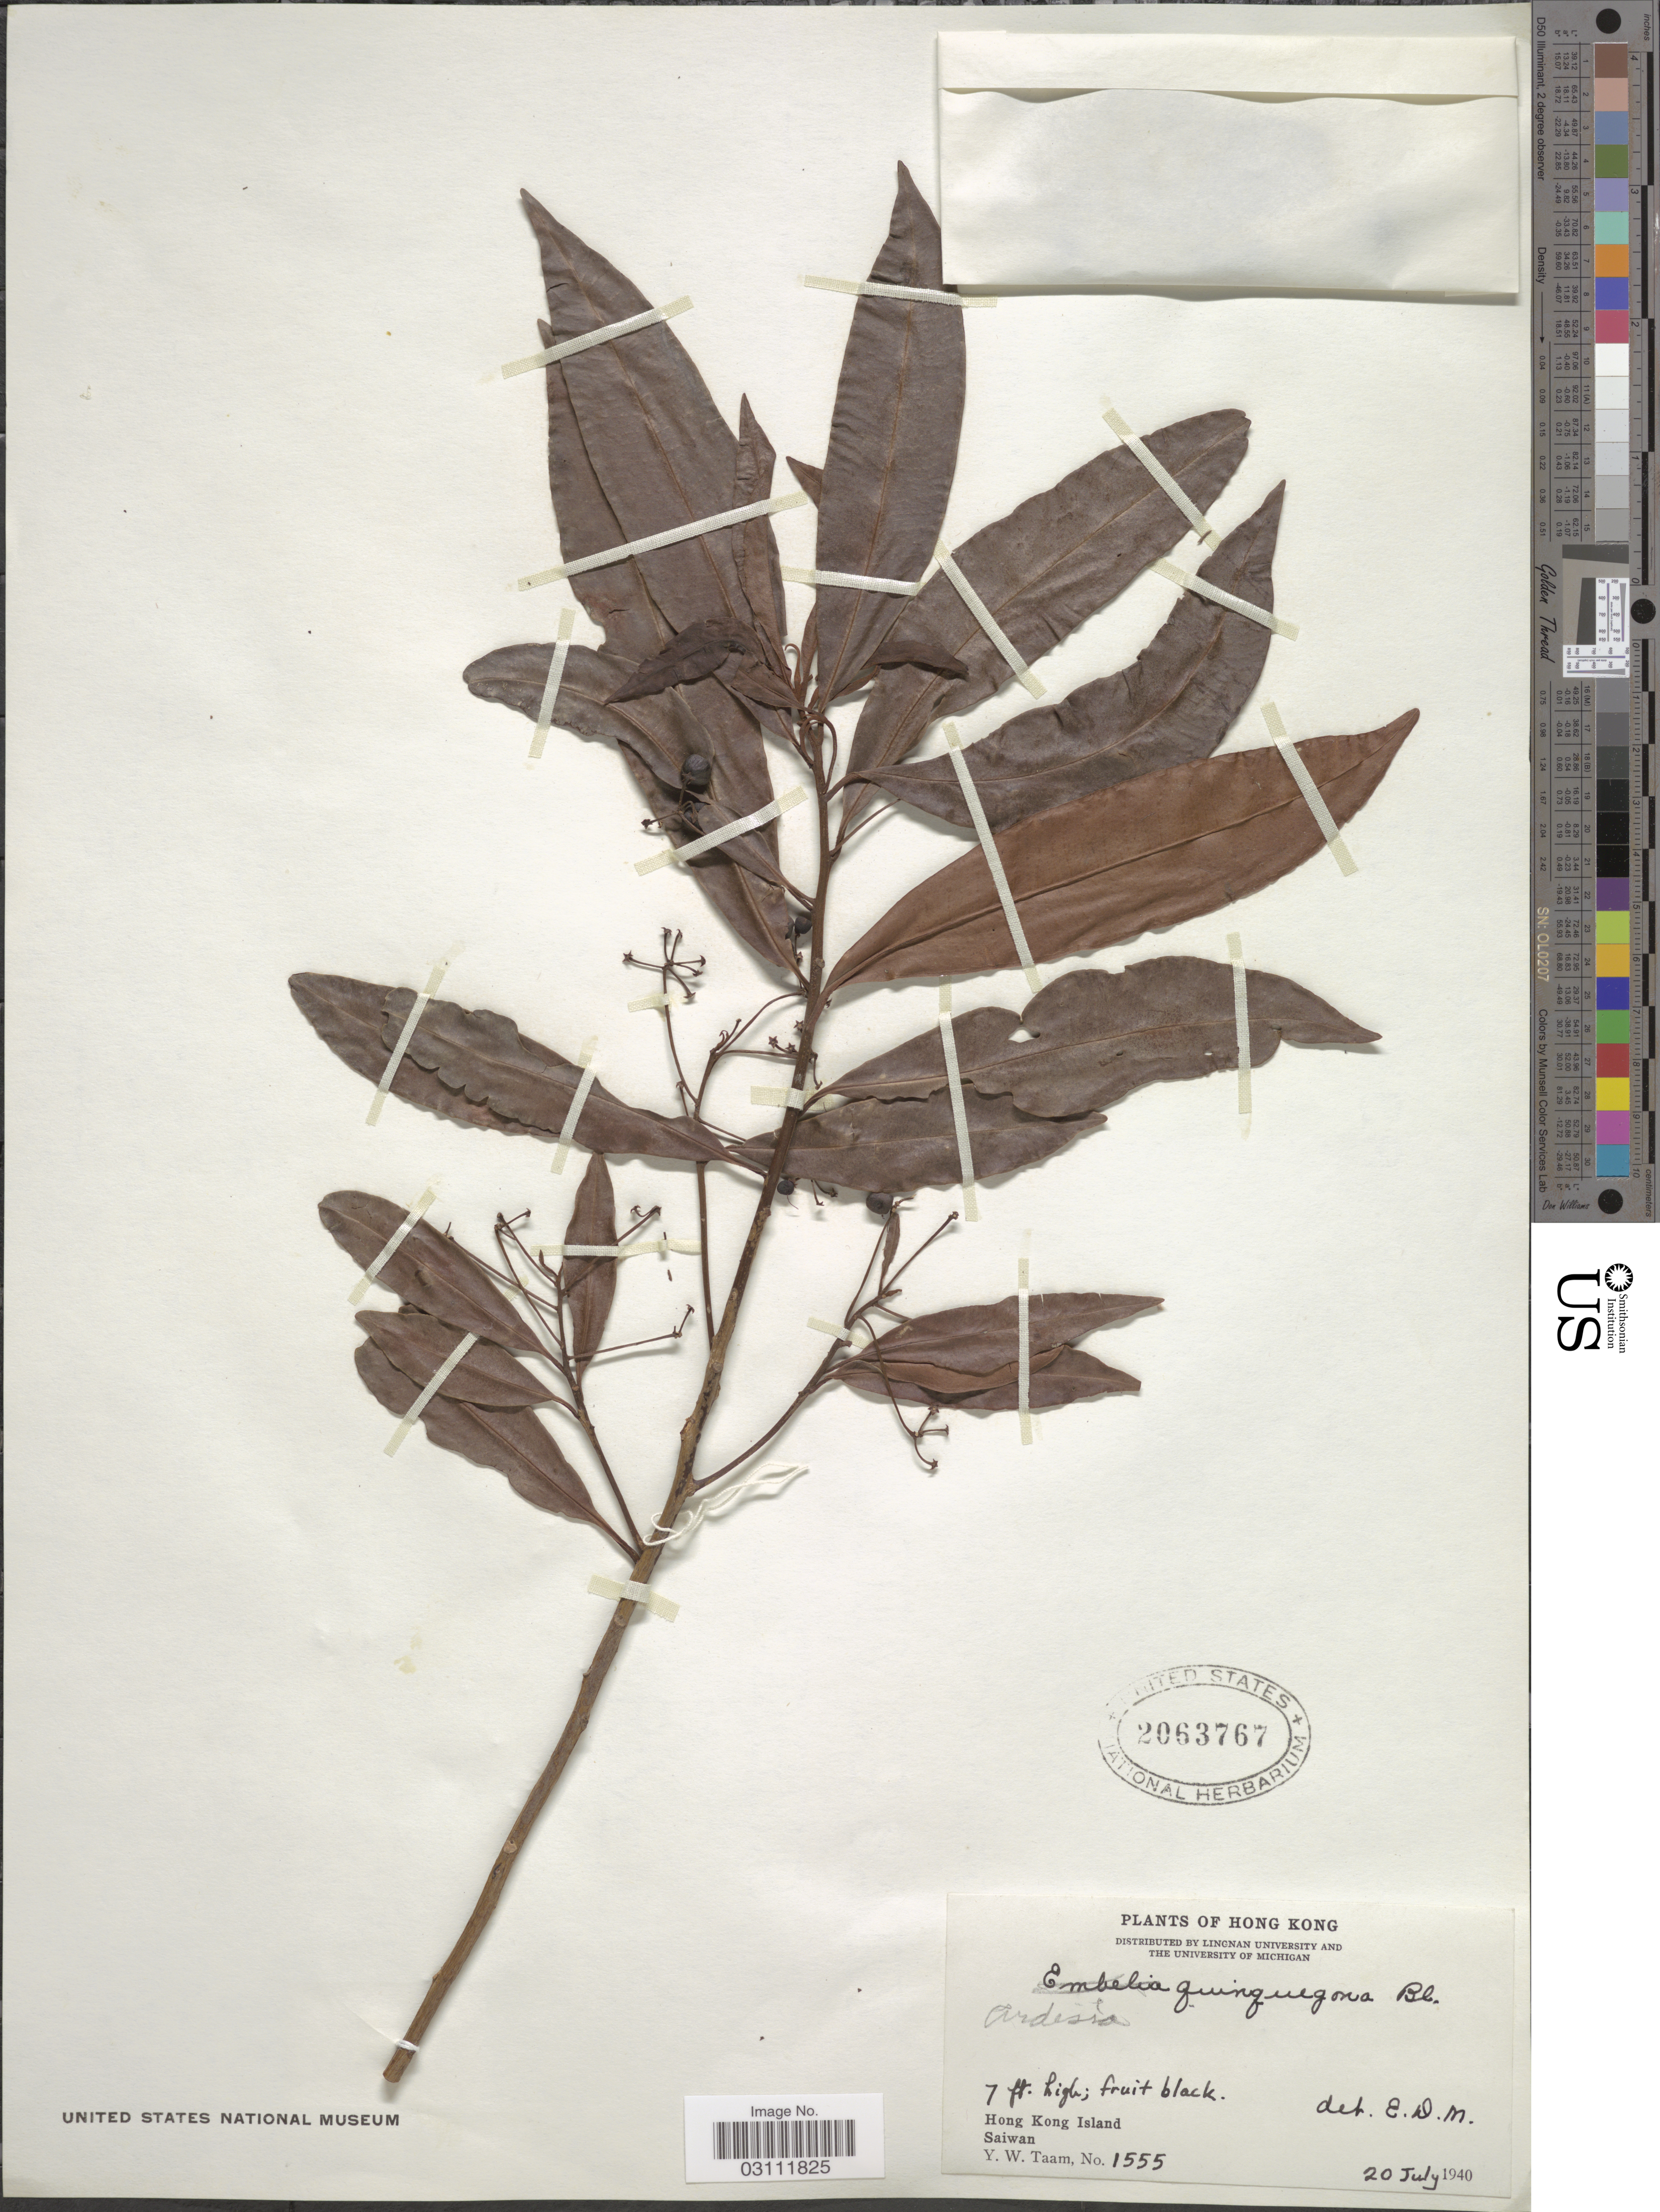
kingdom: Plantae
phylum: Tracheophyta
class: Magnoliopsida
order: Ericales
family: Primulaceae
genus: Ardisia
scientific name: Ardisia quinquegona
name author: Blume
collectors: Y. W. Taam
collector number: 1555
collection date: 1940-07-20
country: China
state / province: Hong Kong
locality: Saiwan. Hong Kong Island.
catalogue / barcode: US 2063767